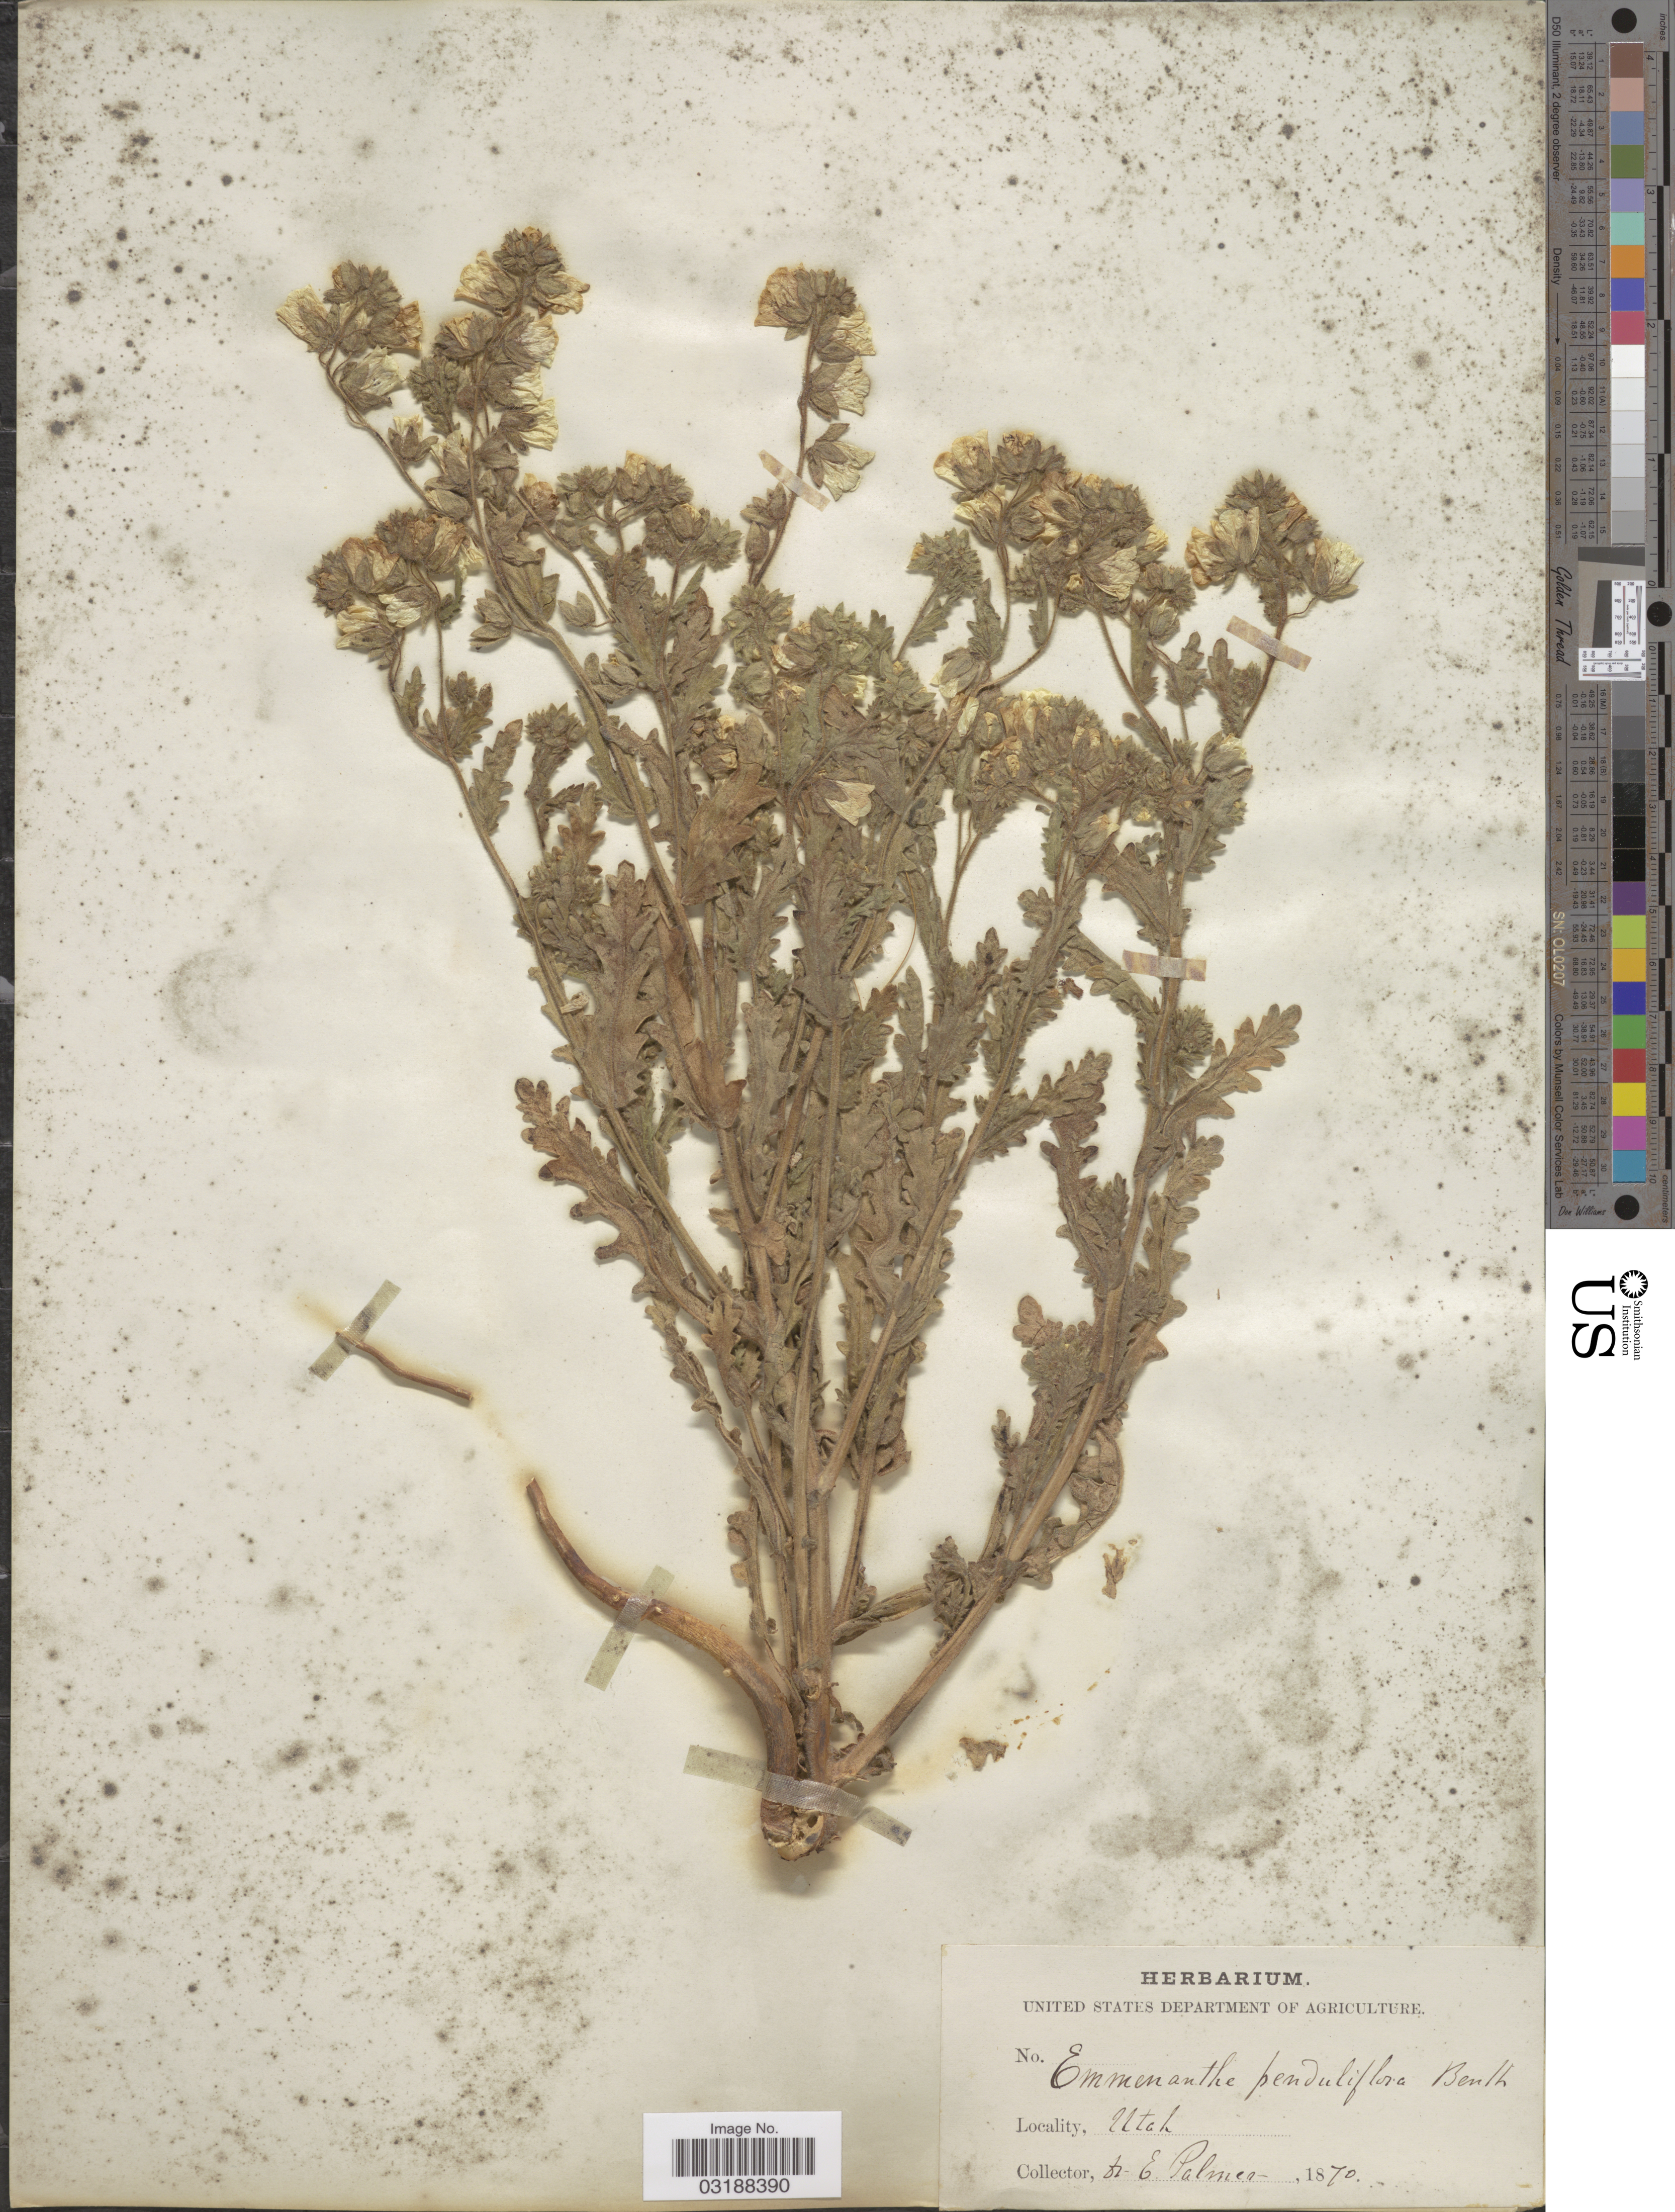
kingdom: Plantae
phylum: Tracheophyta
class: Magnoliopsida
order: Boraginales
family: Hydrophyllaceae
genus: Emmenanthe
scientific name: Emmenanthe penduliflora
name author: Benth.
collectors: E. Palmer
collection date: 1870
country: United States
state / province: Utah